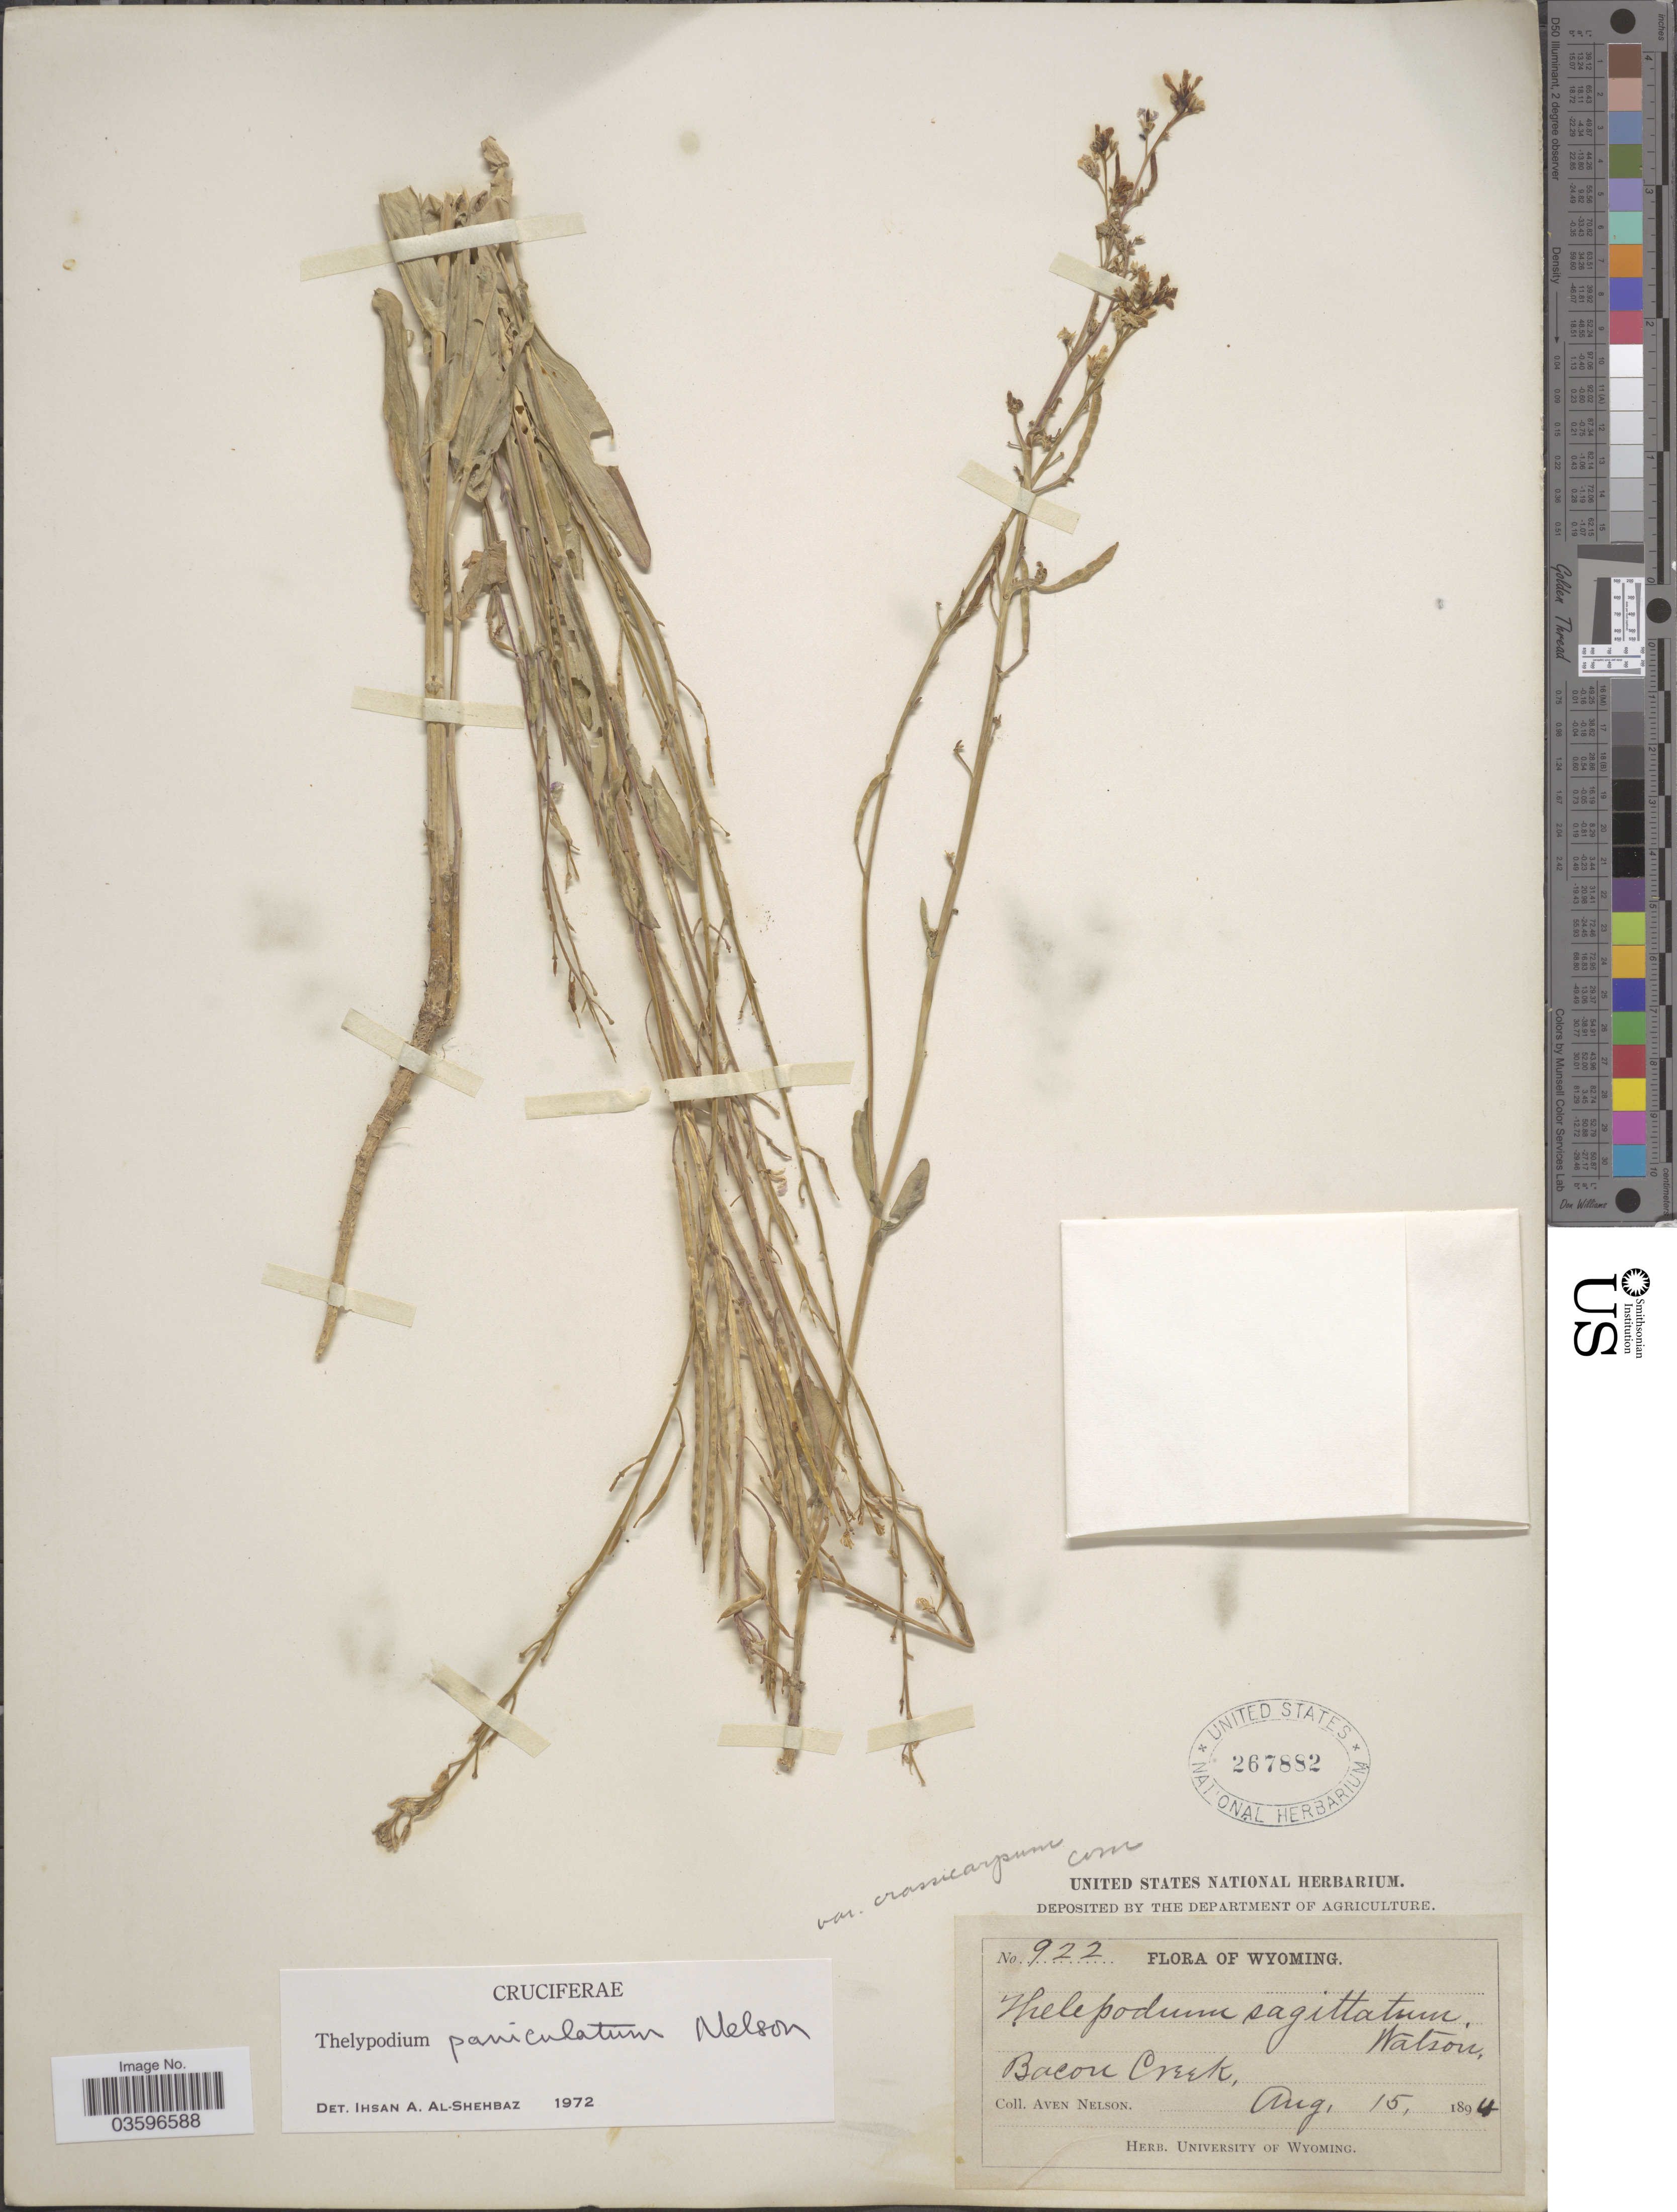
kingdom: Plantae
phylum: Tracheophyta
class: Magnoliopsida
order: Brassicales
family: Brassicaceae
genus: Thelypodium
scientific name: Thelypodium paniculatum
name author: A. Nelson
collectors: A. Nelson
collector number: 922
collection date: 1894-08-15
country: United States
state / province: Wyoming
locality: Bacon Creek.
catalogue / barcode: US 267882